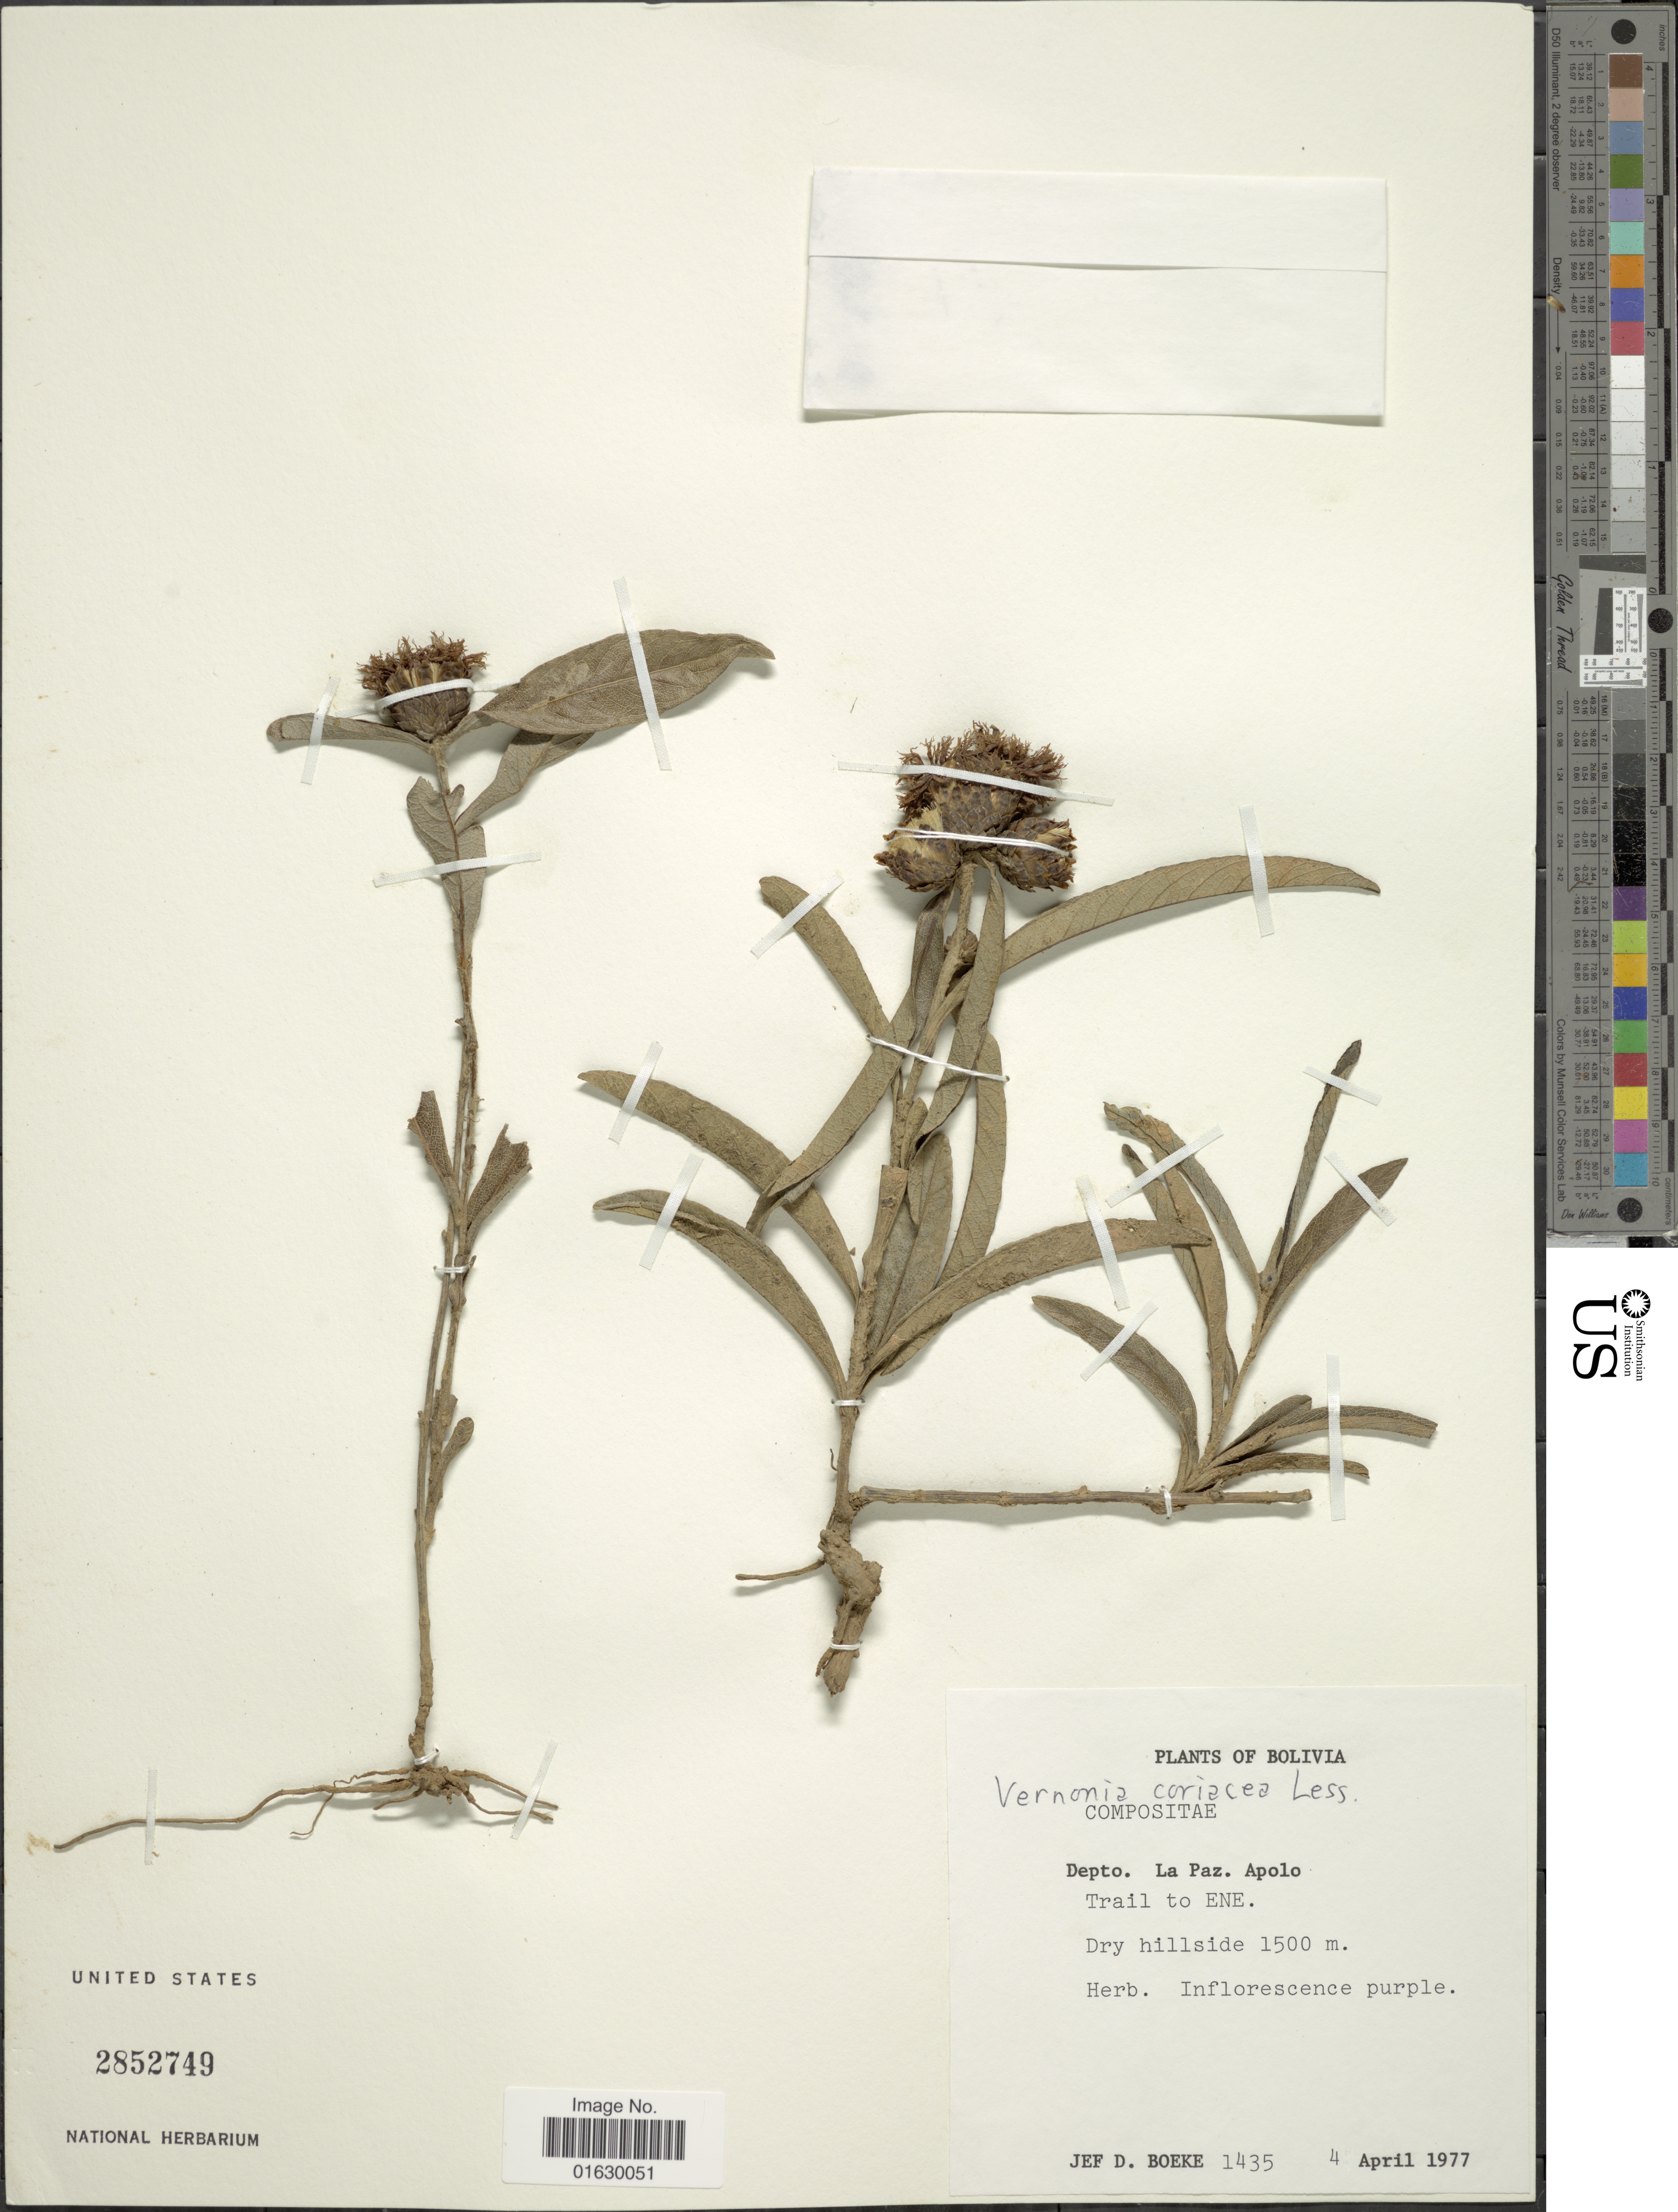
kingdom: Plantae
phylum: Tracheophyta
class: Magnoliopsida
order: Asterales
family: Asteraceae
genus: Lessingianthus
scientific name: Lessingianthus coriaceus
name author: (Less.) H. Rob.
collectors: J. D. Boeke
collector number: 1435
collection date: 1977-04-04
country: Bolivia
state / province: La Paz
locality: Depto. La Paz, Apolo, trail to ENE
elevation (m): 1500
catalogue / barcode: US 2852749